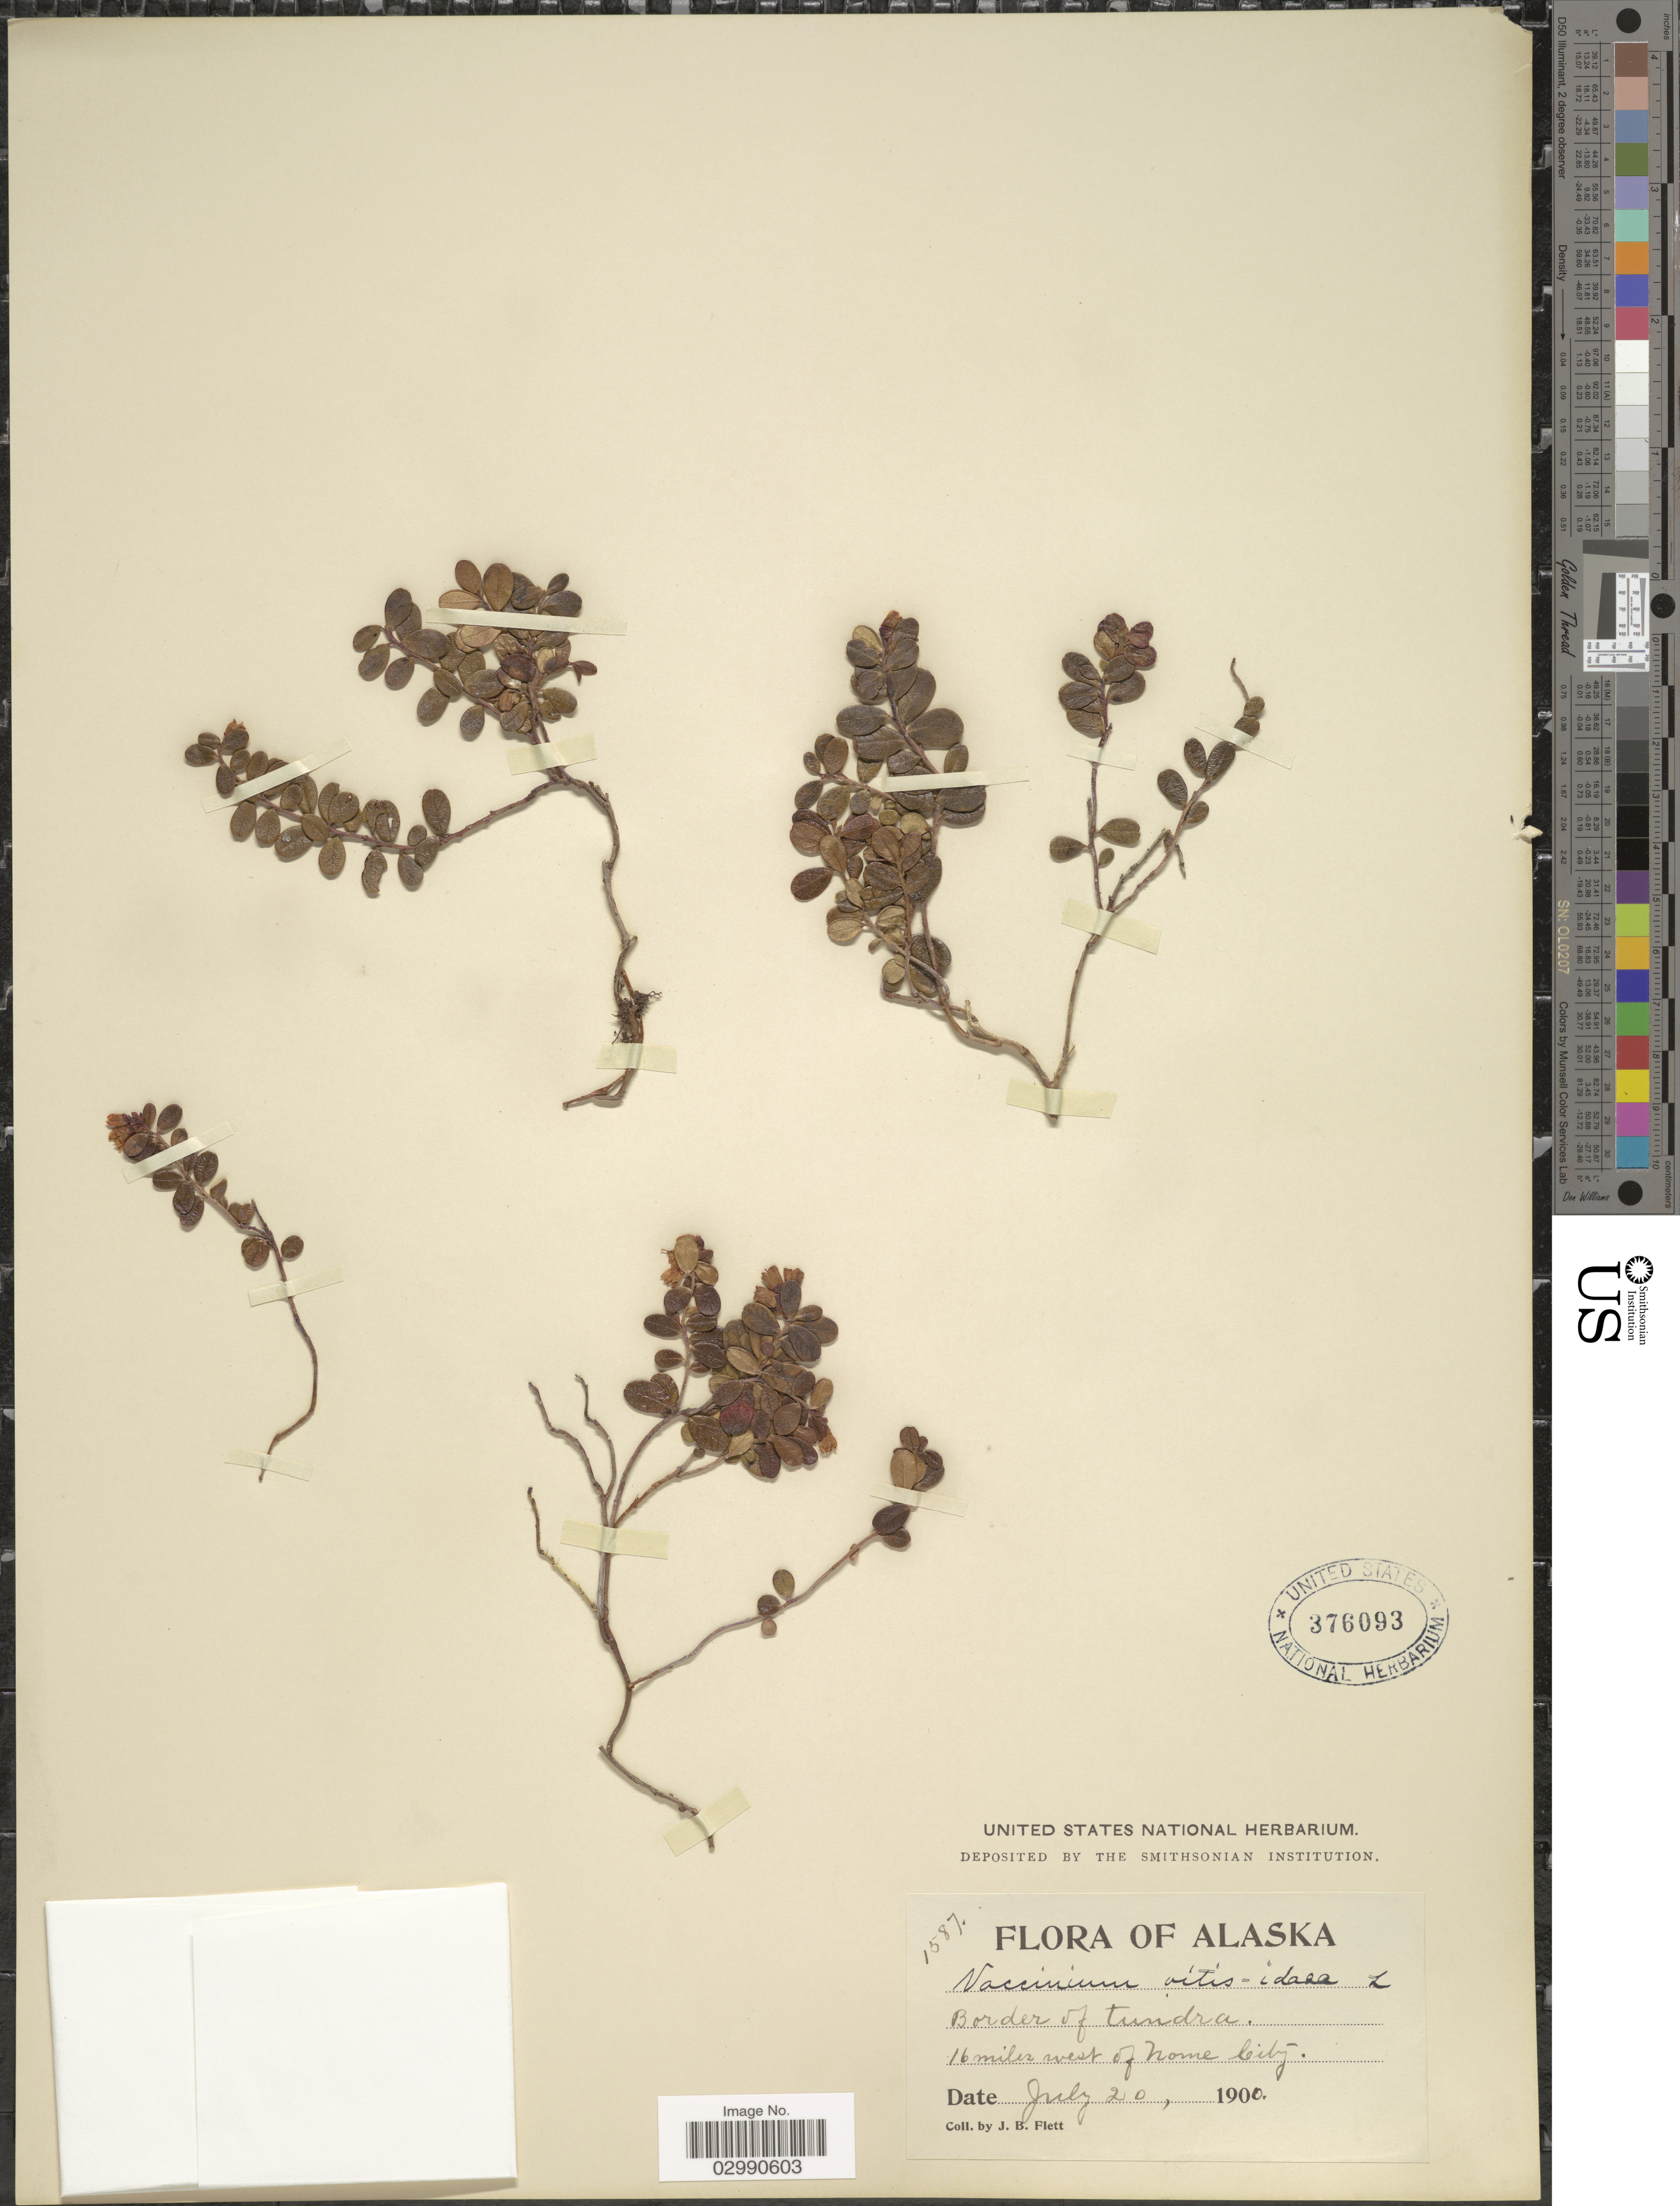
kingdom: Plantae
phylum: Tracheophyta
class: Magnoliopsida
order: Ericales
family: Ericaceae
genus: Vaccinium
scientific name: Vaccinium vitis-idaea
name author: L.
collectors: J. Flett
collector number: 1587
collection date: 1900-07-20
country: United States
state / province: Alaska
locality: Border of tundra. 16 miles west of Nome City.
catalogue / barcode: US 376093